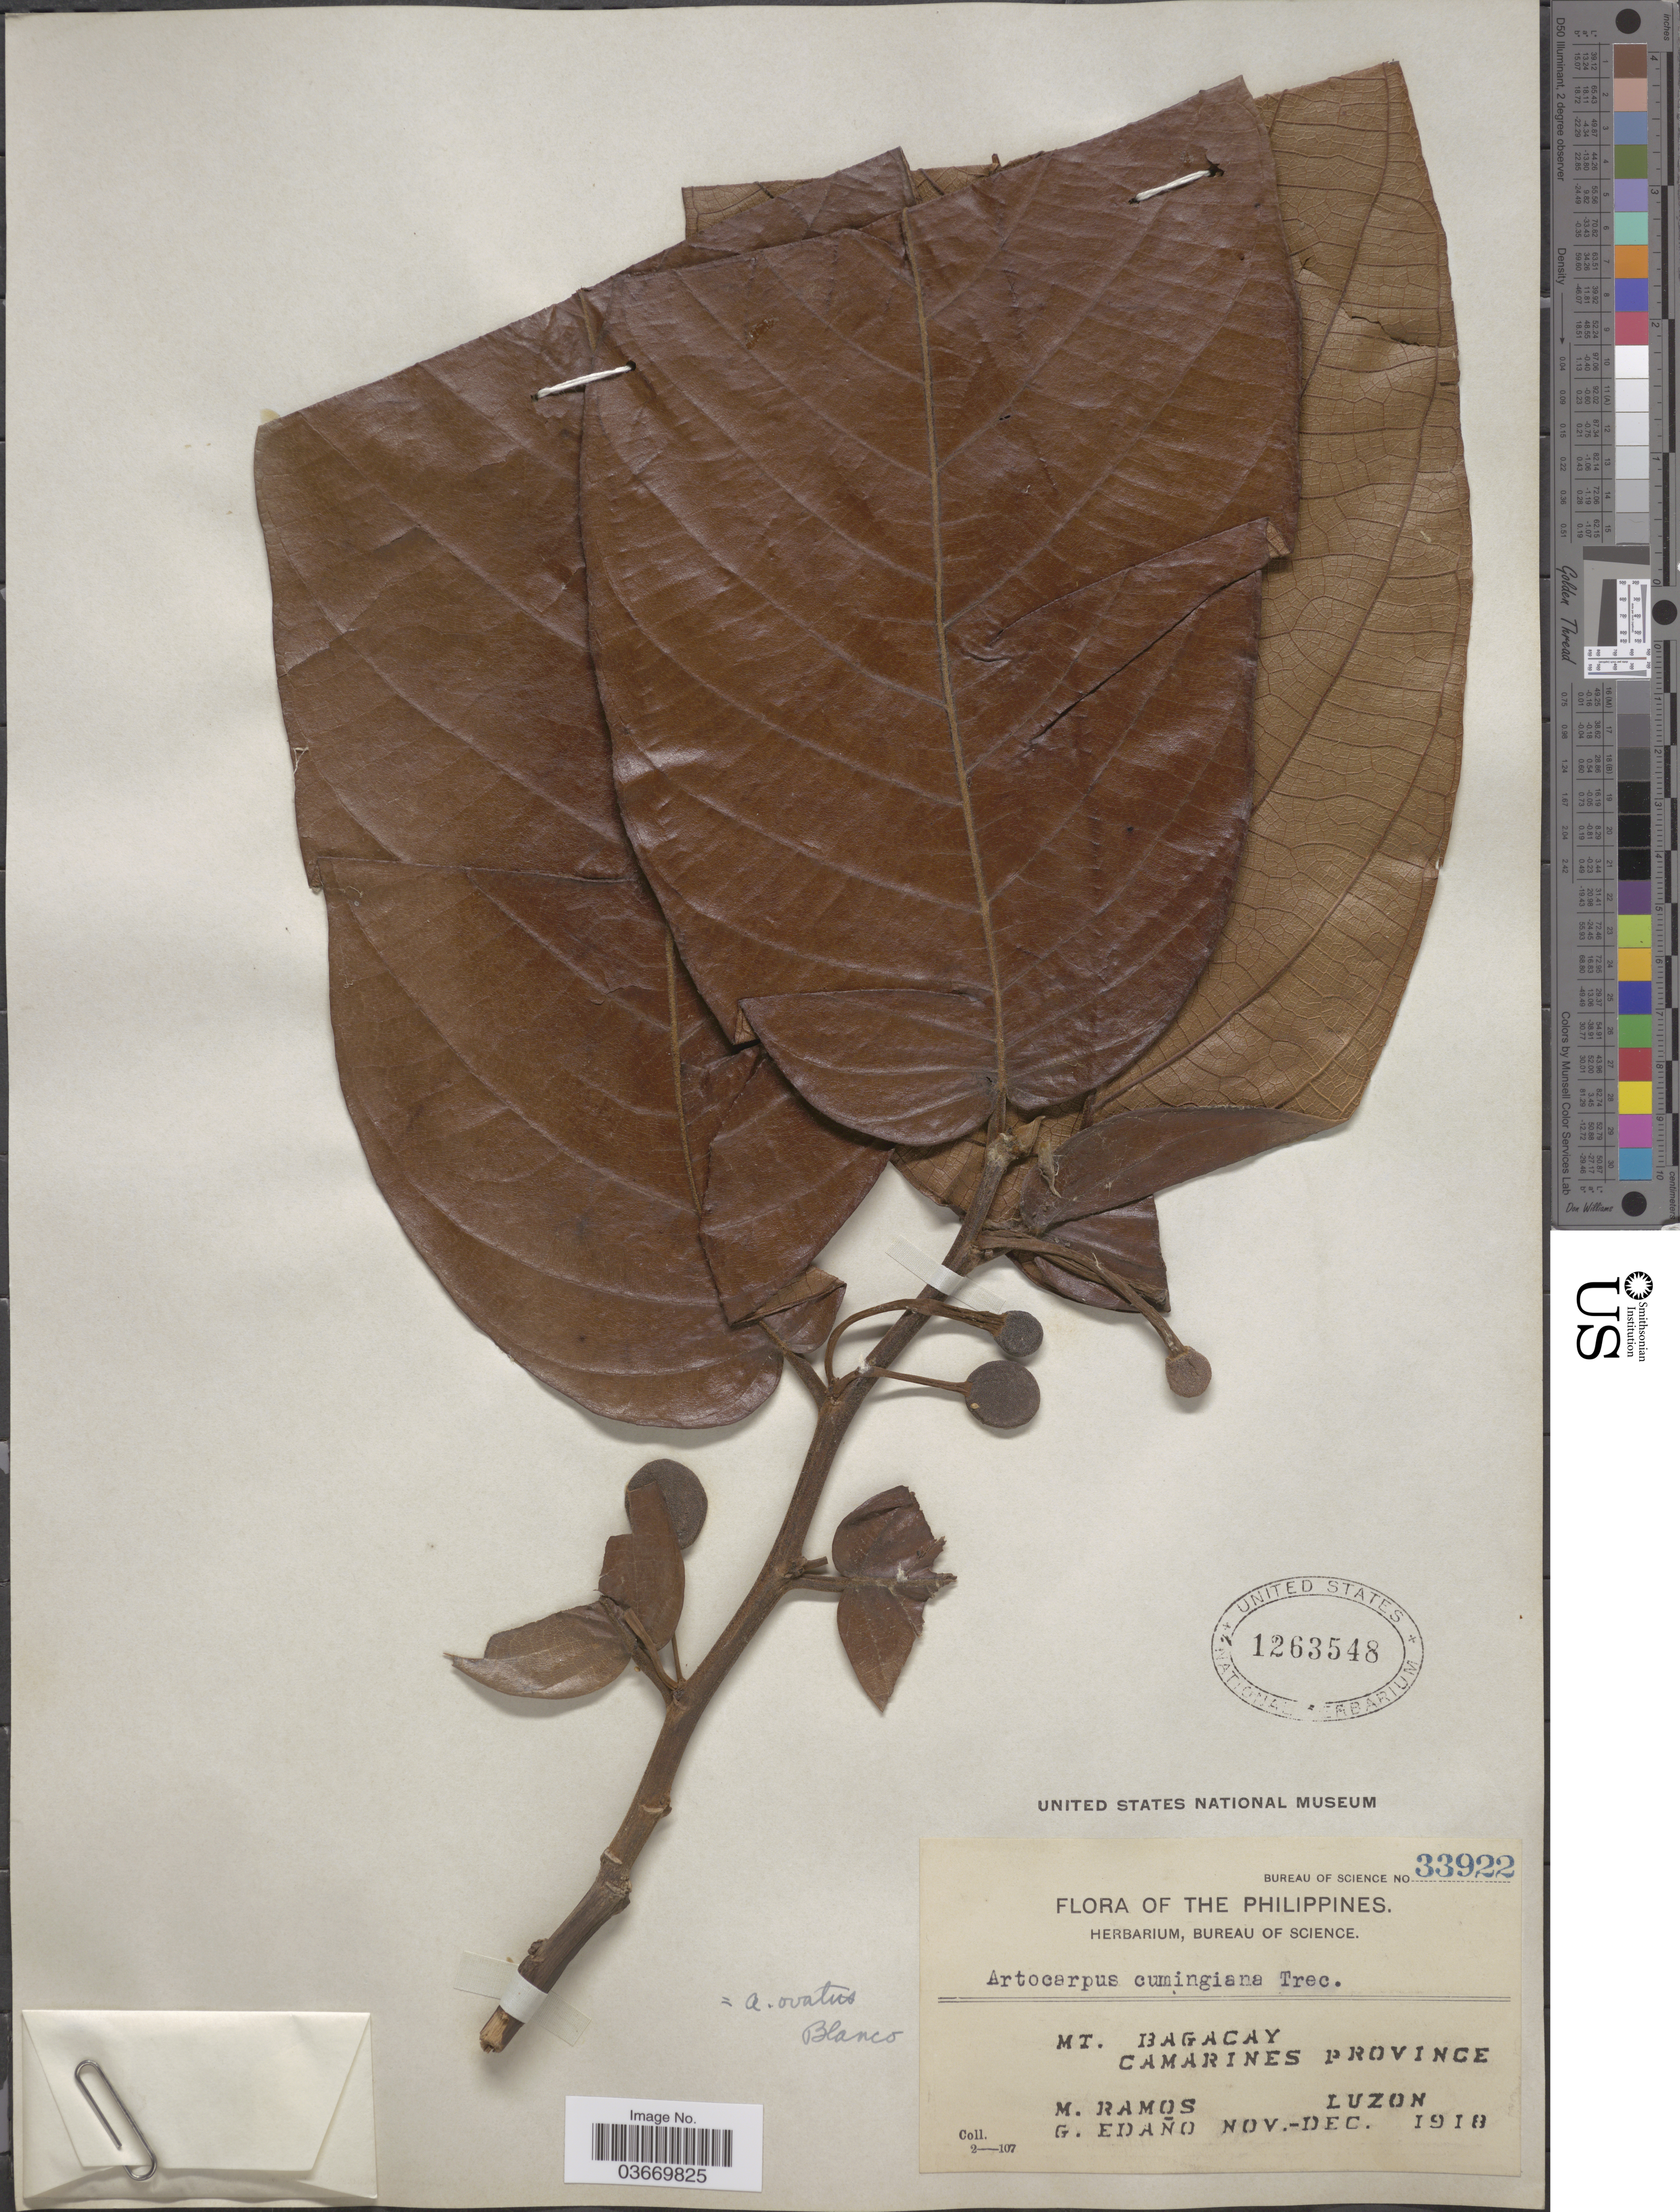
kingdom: Plantae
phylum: Tracheophyta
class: Magnoliopsida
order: Rosales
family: Moraceae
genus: Artocarpus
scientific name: Artocarpus ovatus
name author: Blanco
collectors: M. Ramos & G. Edaño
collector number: Bureau of Science 33922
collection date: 1918-11/1918-12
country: Philippines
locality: Mt. Bagacay, Camarines Province, Luzon.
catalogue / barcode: US 1263548